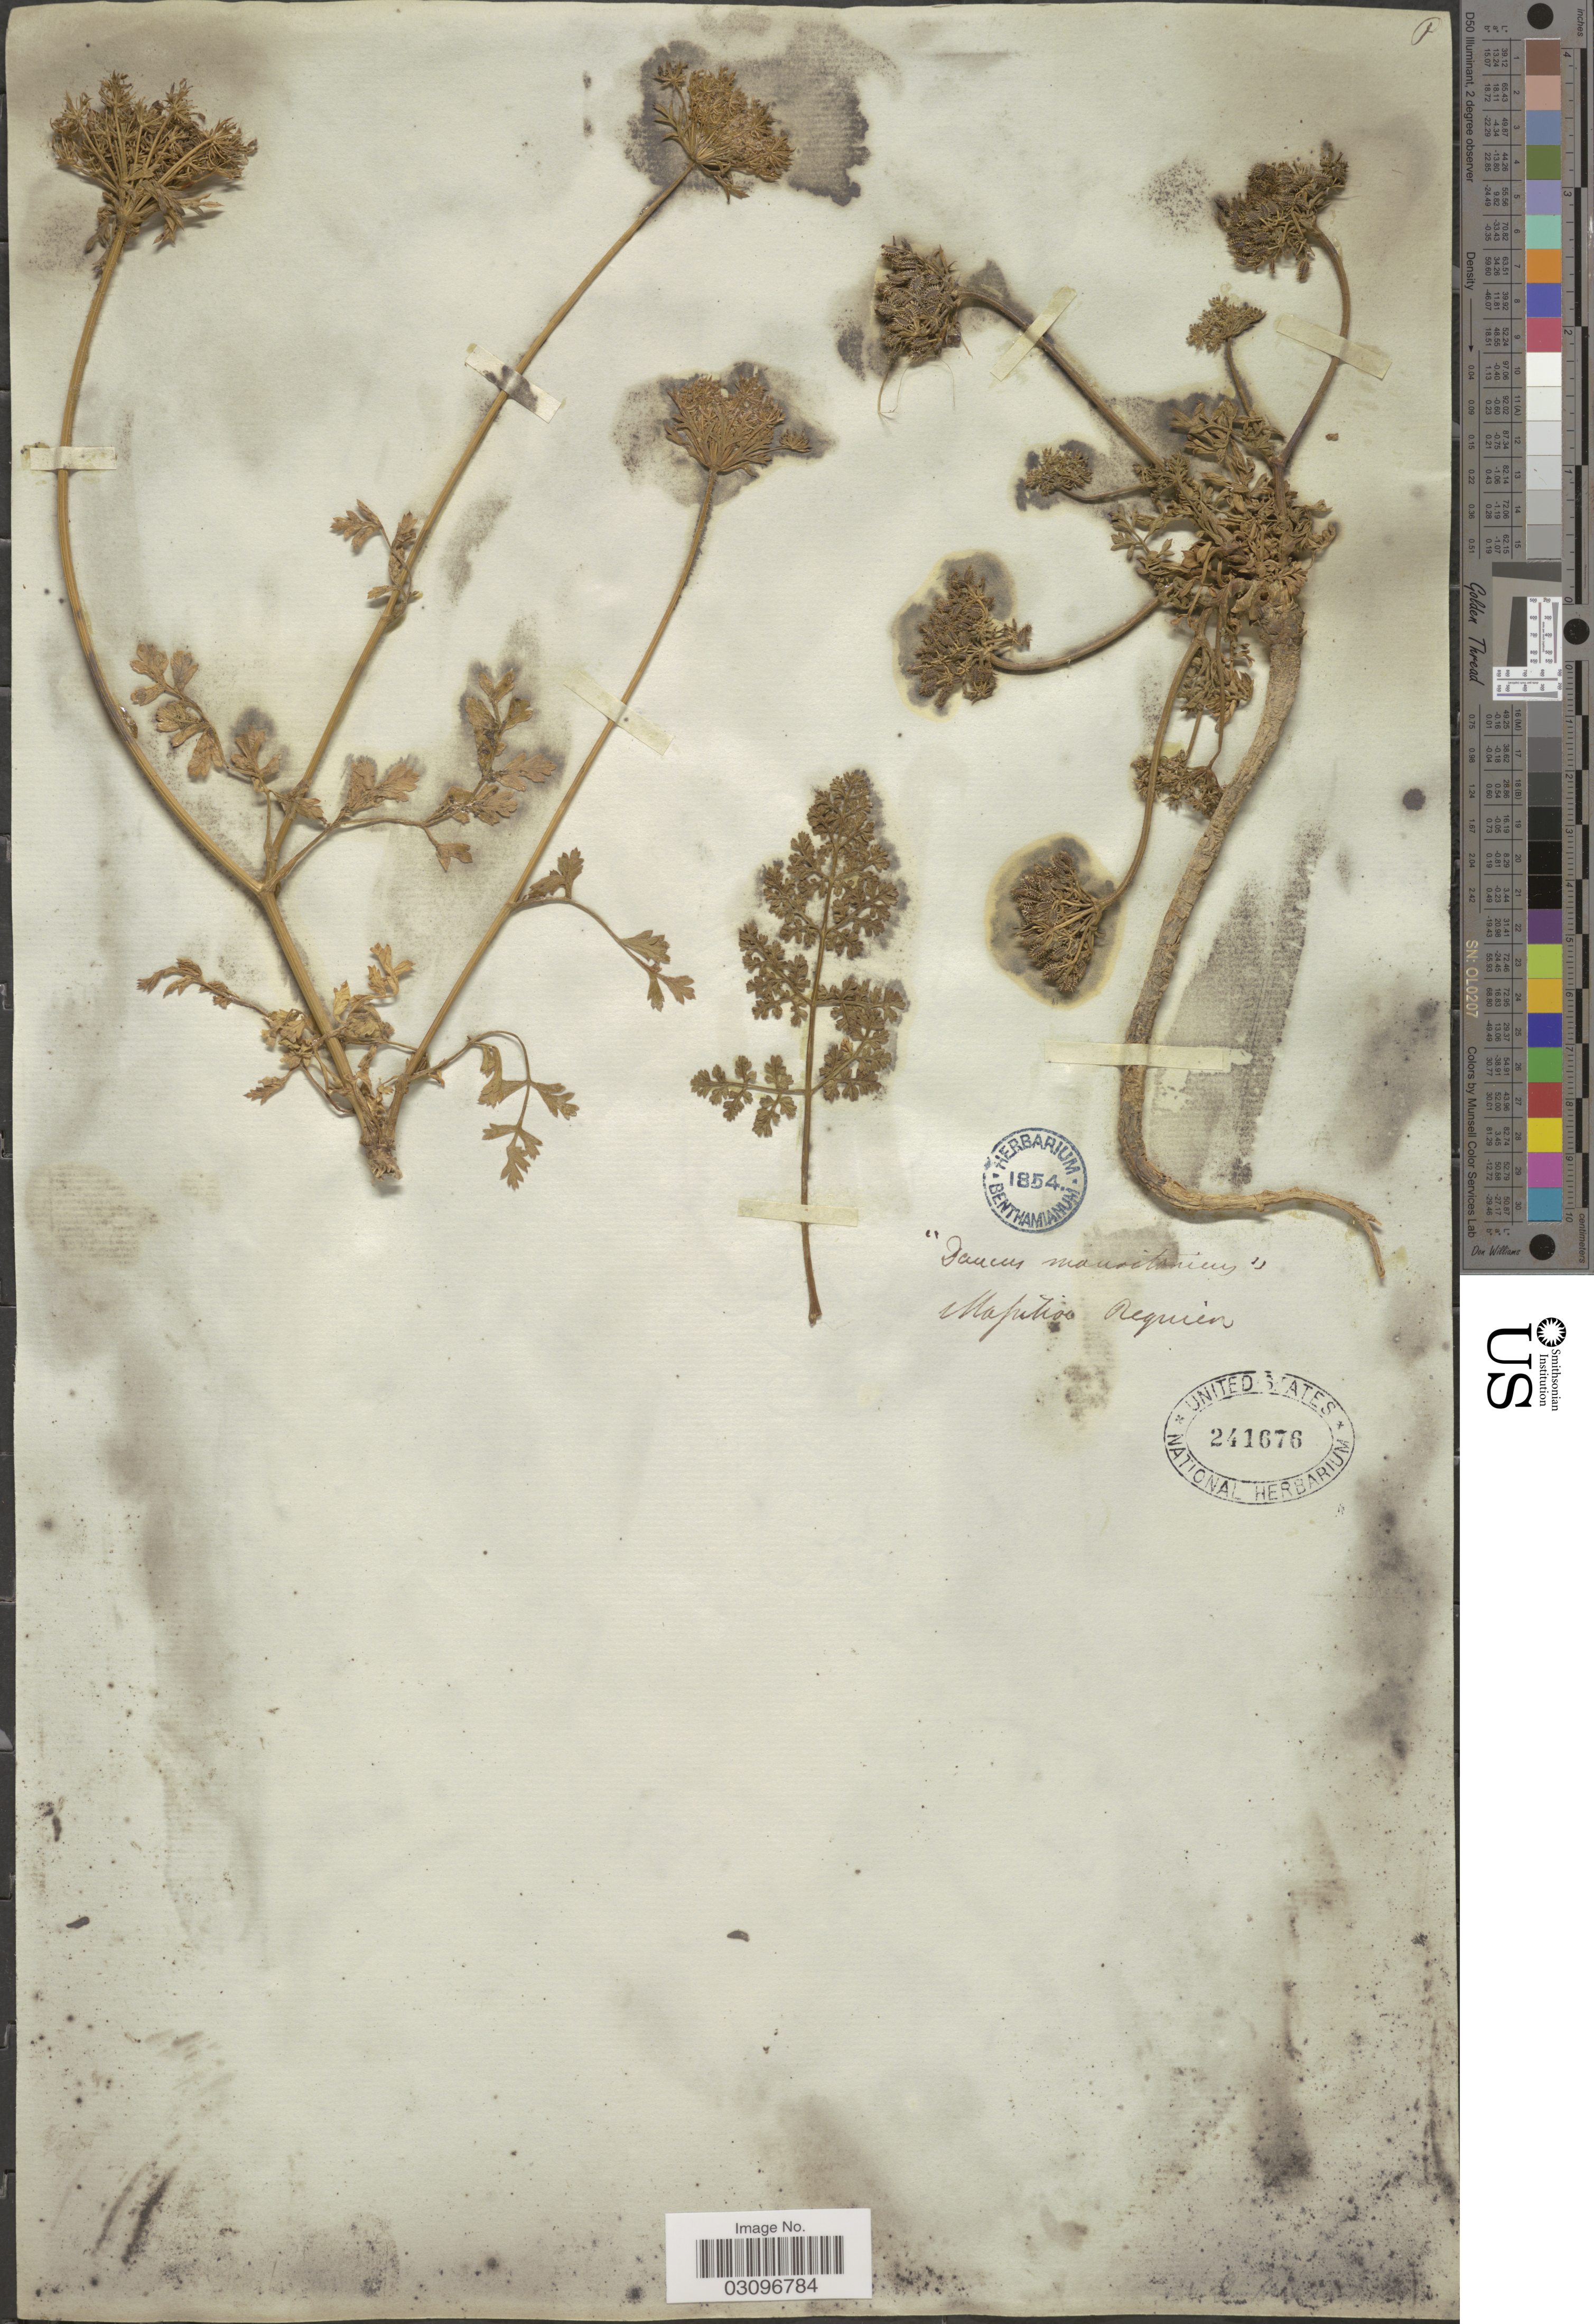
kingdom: Plantae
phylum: Tracheophyta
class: Magnoliopsida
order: Apiales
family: Apiaceae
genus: Daucus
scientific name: Daucus maritimus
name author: Lam.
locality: Mapatios Requien. [interpreted]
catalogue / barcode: US 241676